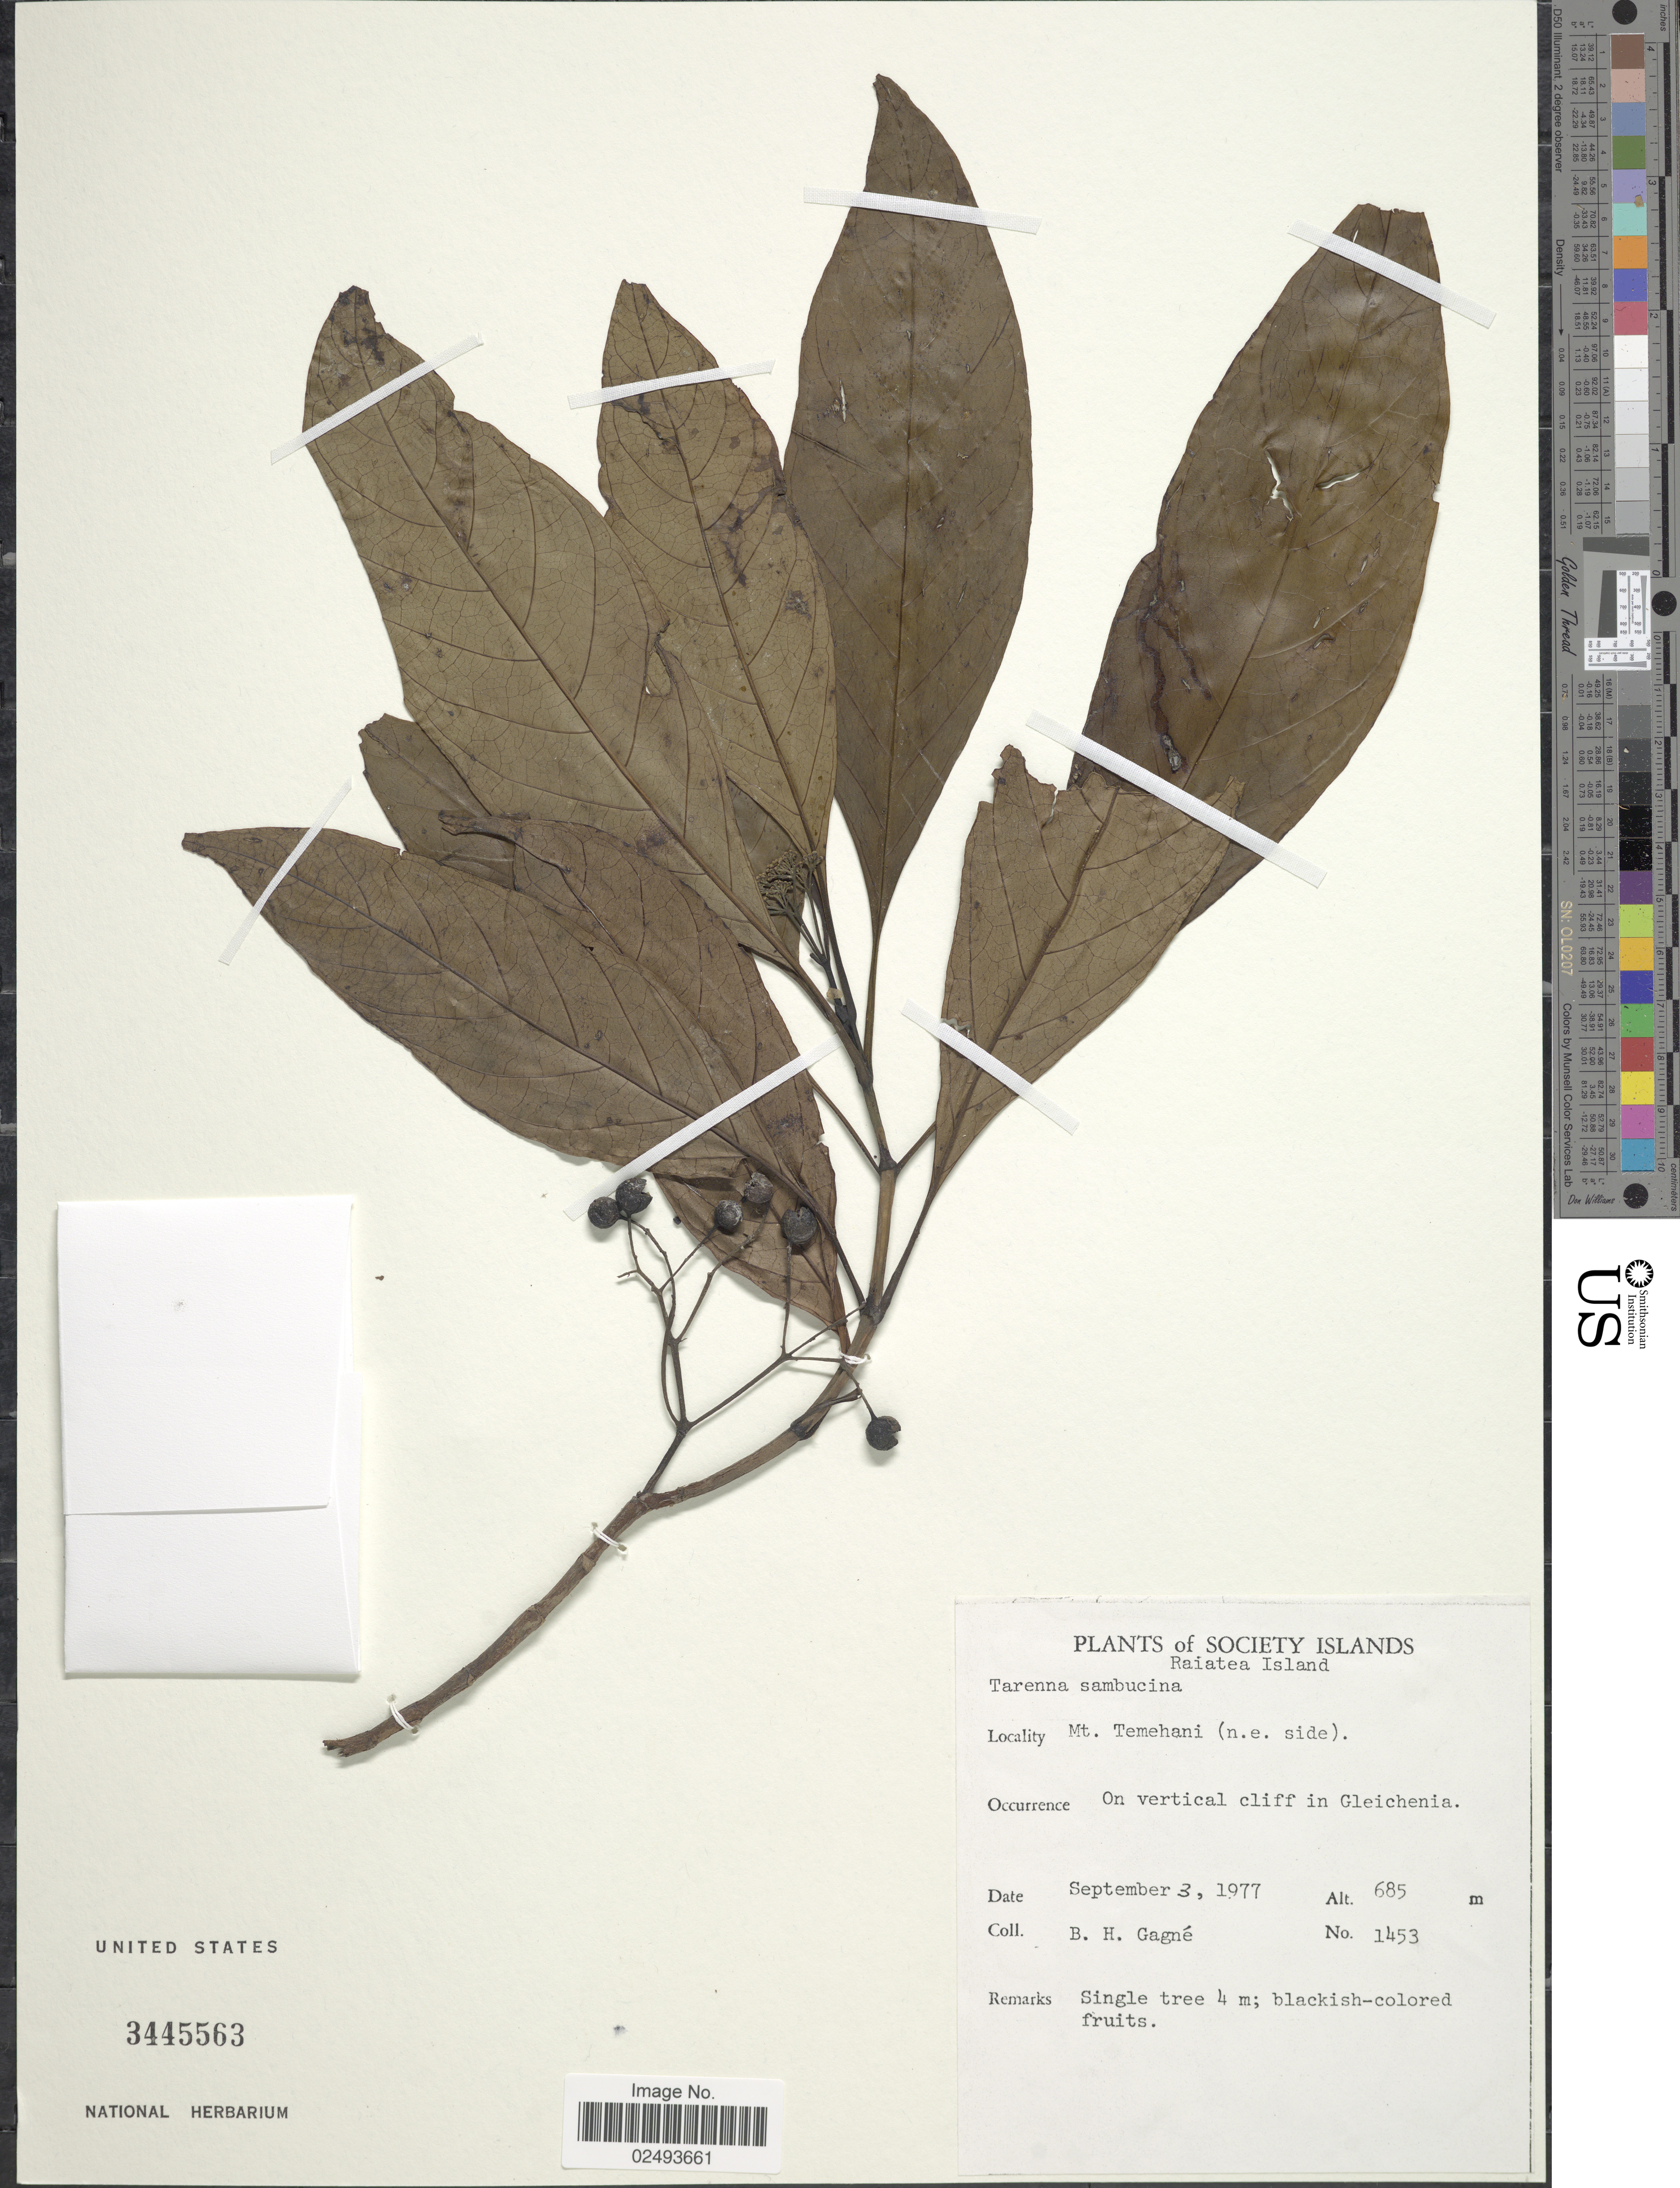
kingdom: Plantae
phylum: Tracheophyta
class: Magnoliopsida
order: Gentianales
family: Rubiaceae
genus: Tarenna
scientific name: Tarenna sambucina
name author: (G. Forst.) Drake ex Durand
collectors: B. H. Gagné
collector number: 1453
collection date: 1977-09-03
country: French Polynesia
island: Raiatea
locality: Society Islands, Raiatea Island, Mt. Temehani (n.e. side)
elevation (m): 685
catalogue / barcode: US 3445563